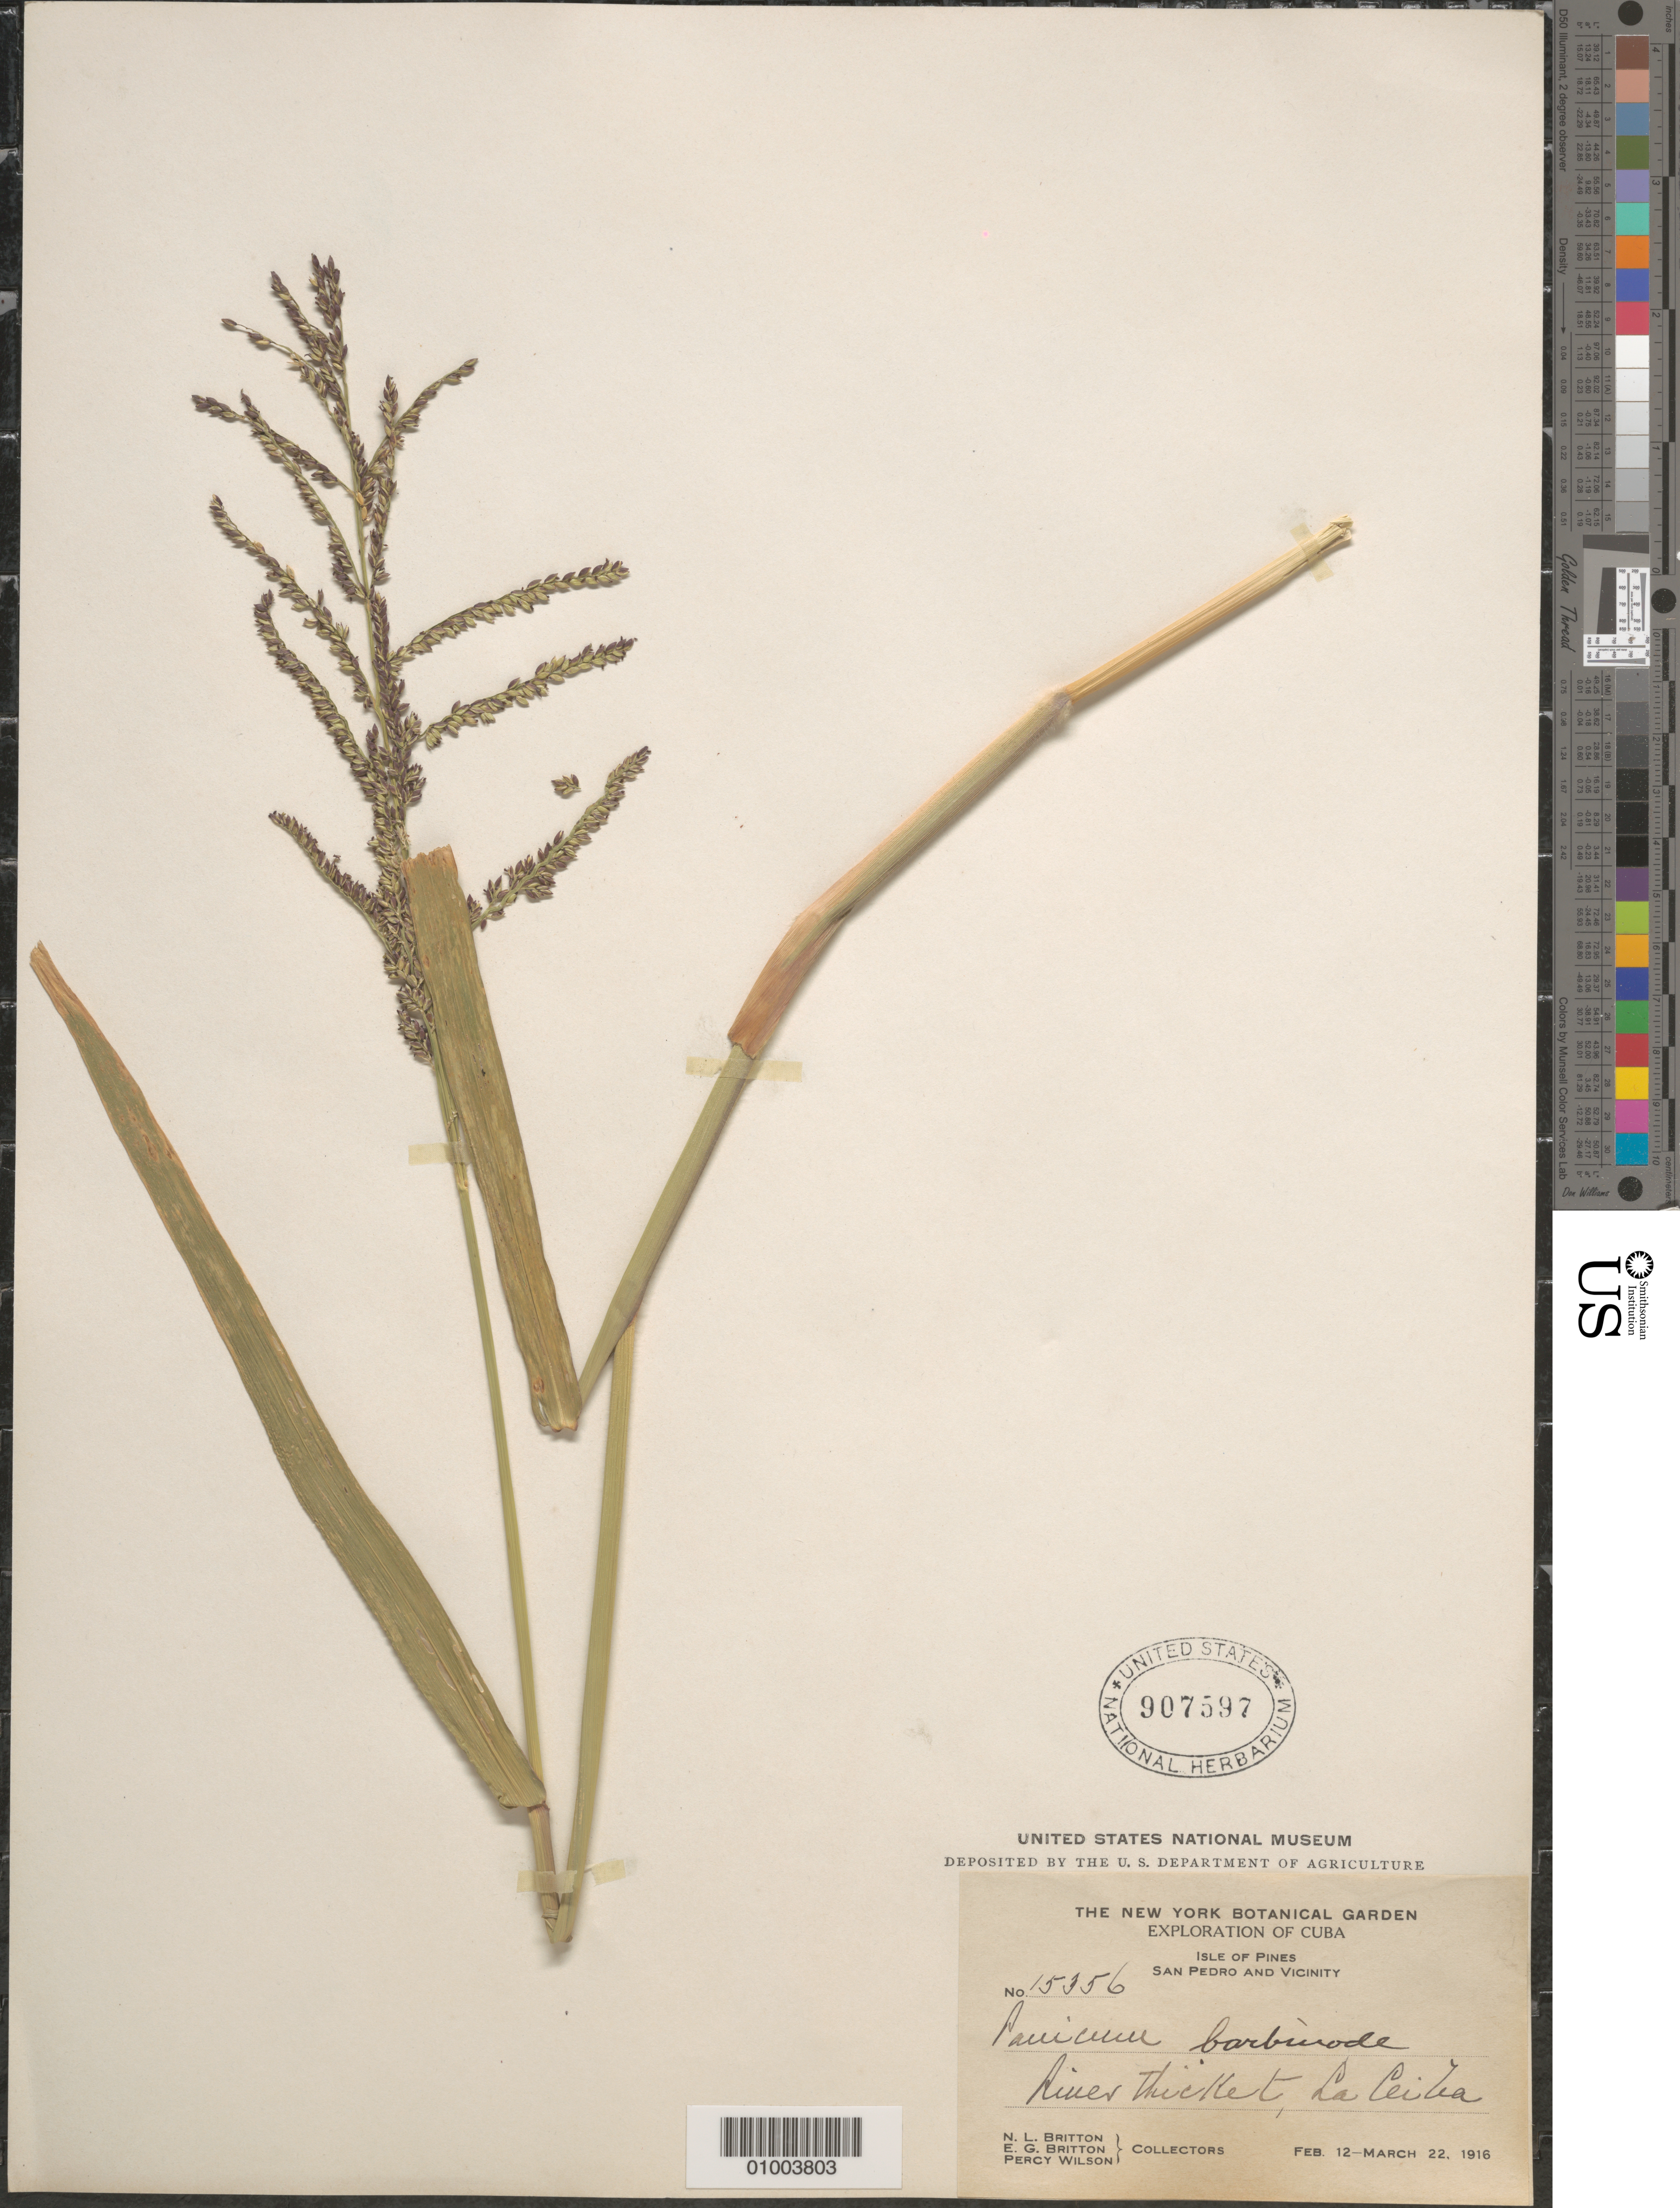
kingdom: Plantae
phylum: Tracheophyta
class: Liliopsida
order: Poales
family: Poaceae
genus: Urochloa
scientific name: Urochloa mollis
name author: (Sw.) Morrone & Zuloaga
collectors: N. Britton, E. G. Britton & P. Wilson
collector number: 15356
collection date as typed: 12 Feb 1916 to 22 Mar 1916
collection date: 1916-02-12/1916-03-22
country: Cuba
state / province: Isla de la Juventud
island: Isla de la Juventud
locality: River thicket, La Cuba San Pedro and Vicinity Isle of Pines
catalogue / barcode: US 907597